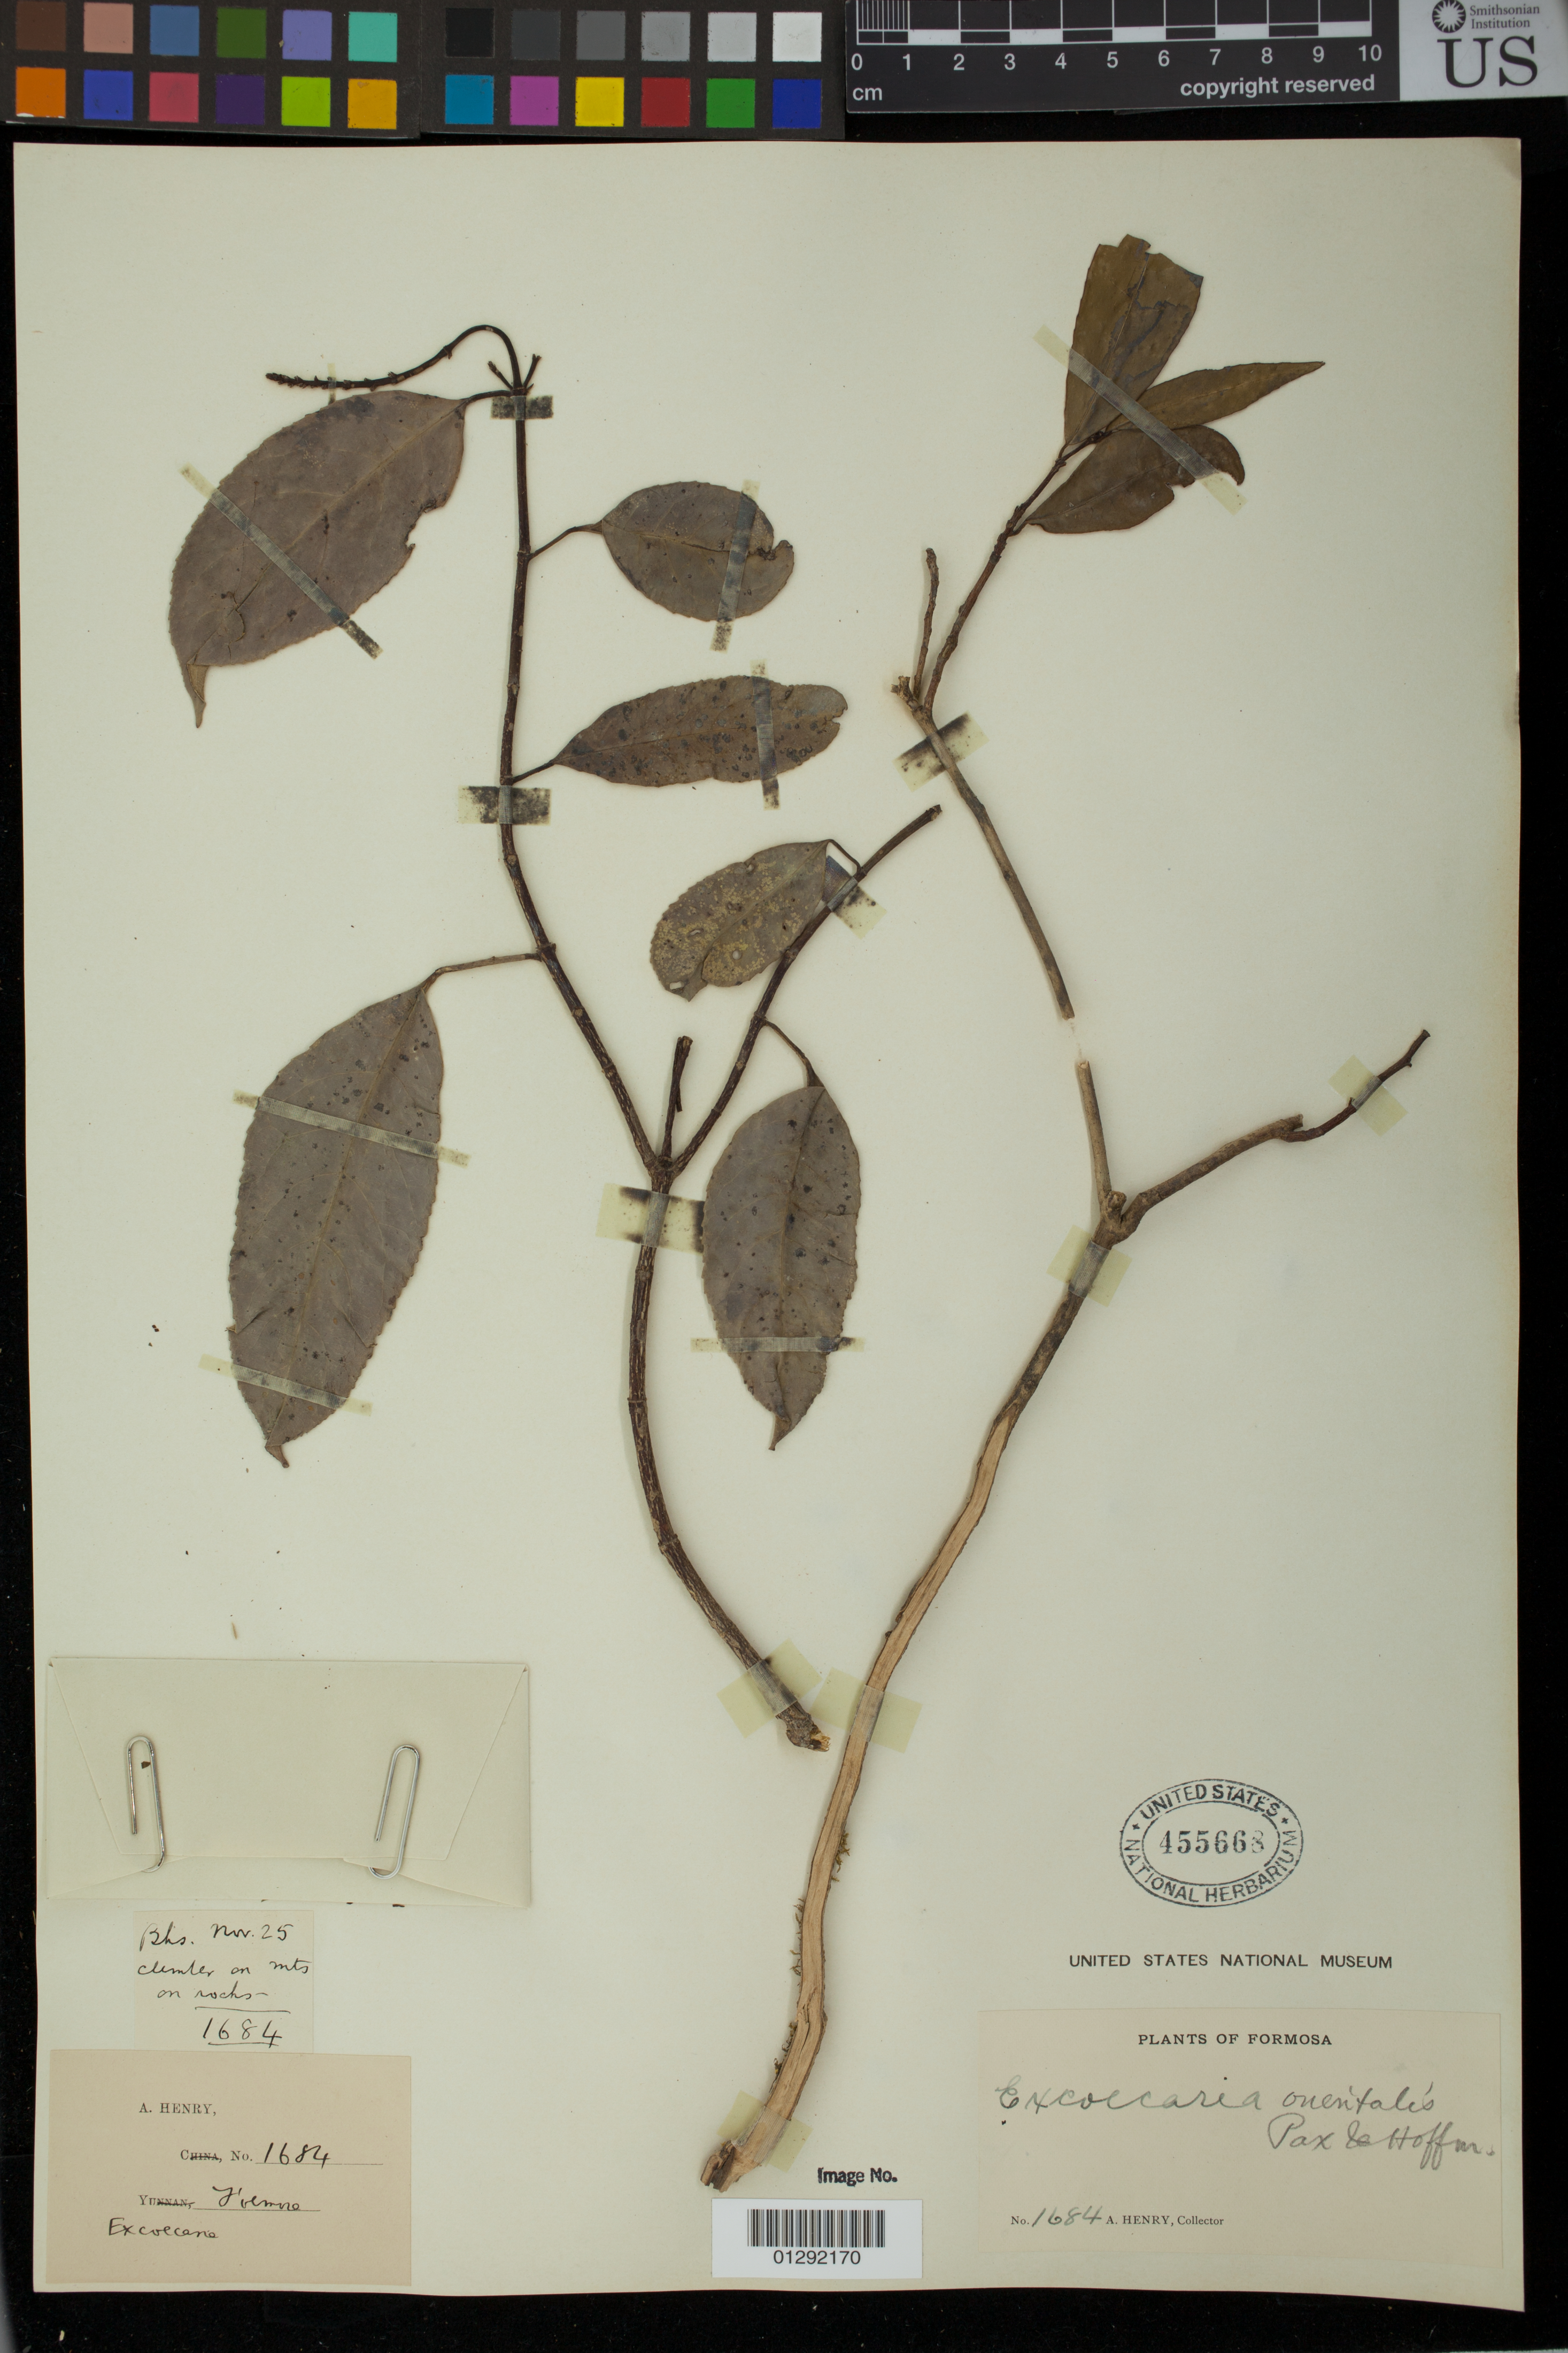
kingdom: Plantae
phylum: Tracheophyta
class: Magnoliopsida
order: Malpighiales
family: Euphorbiaceae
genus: Excoecaria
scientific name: Excoecaria orientalis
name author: Pax & K. Hoffm.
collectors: A. Henry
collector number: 1684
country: Taiwan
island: Taiwan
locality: (Formosa), Bankinsing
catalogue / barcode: US 455668